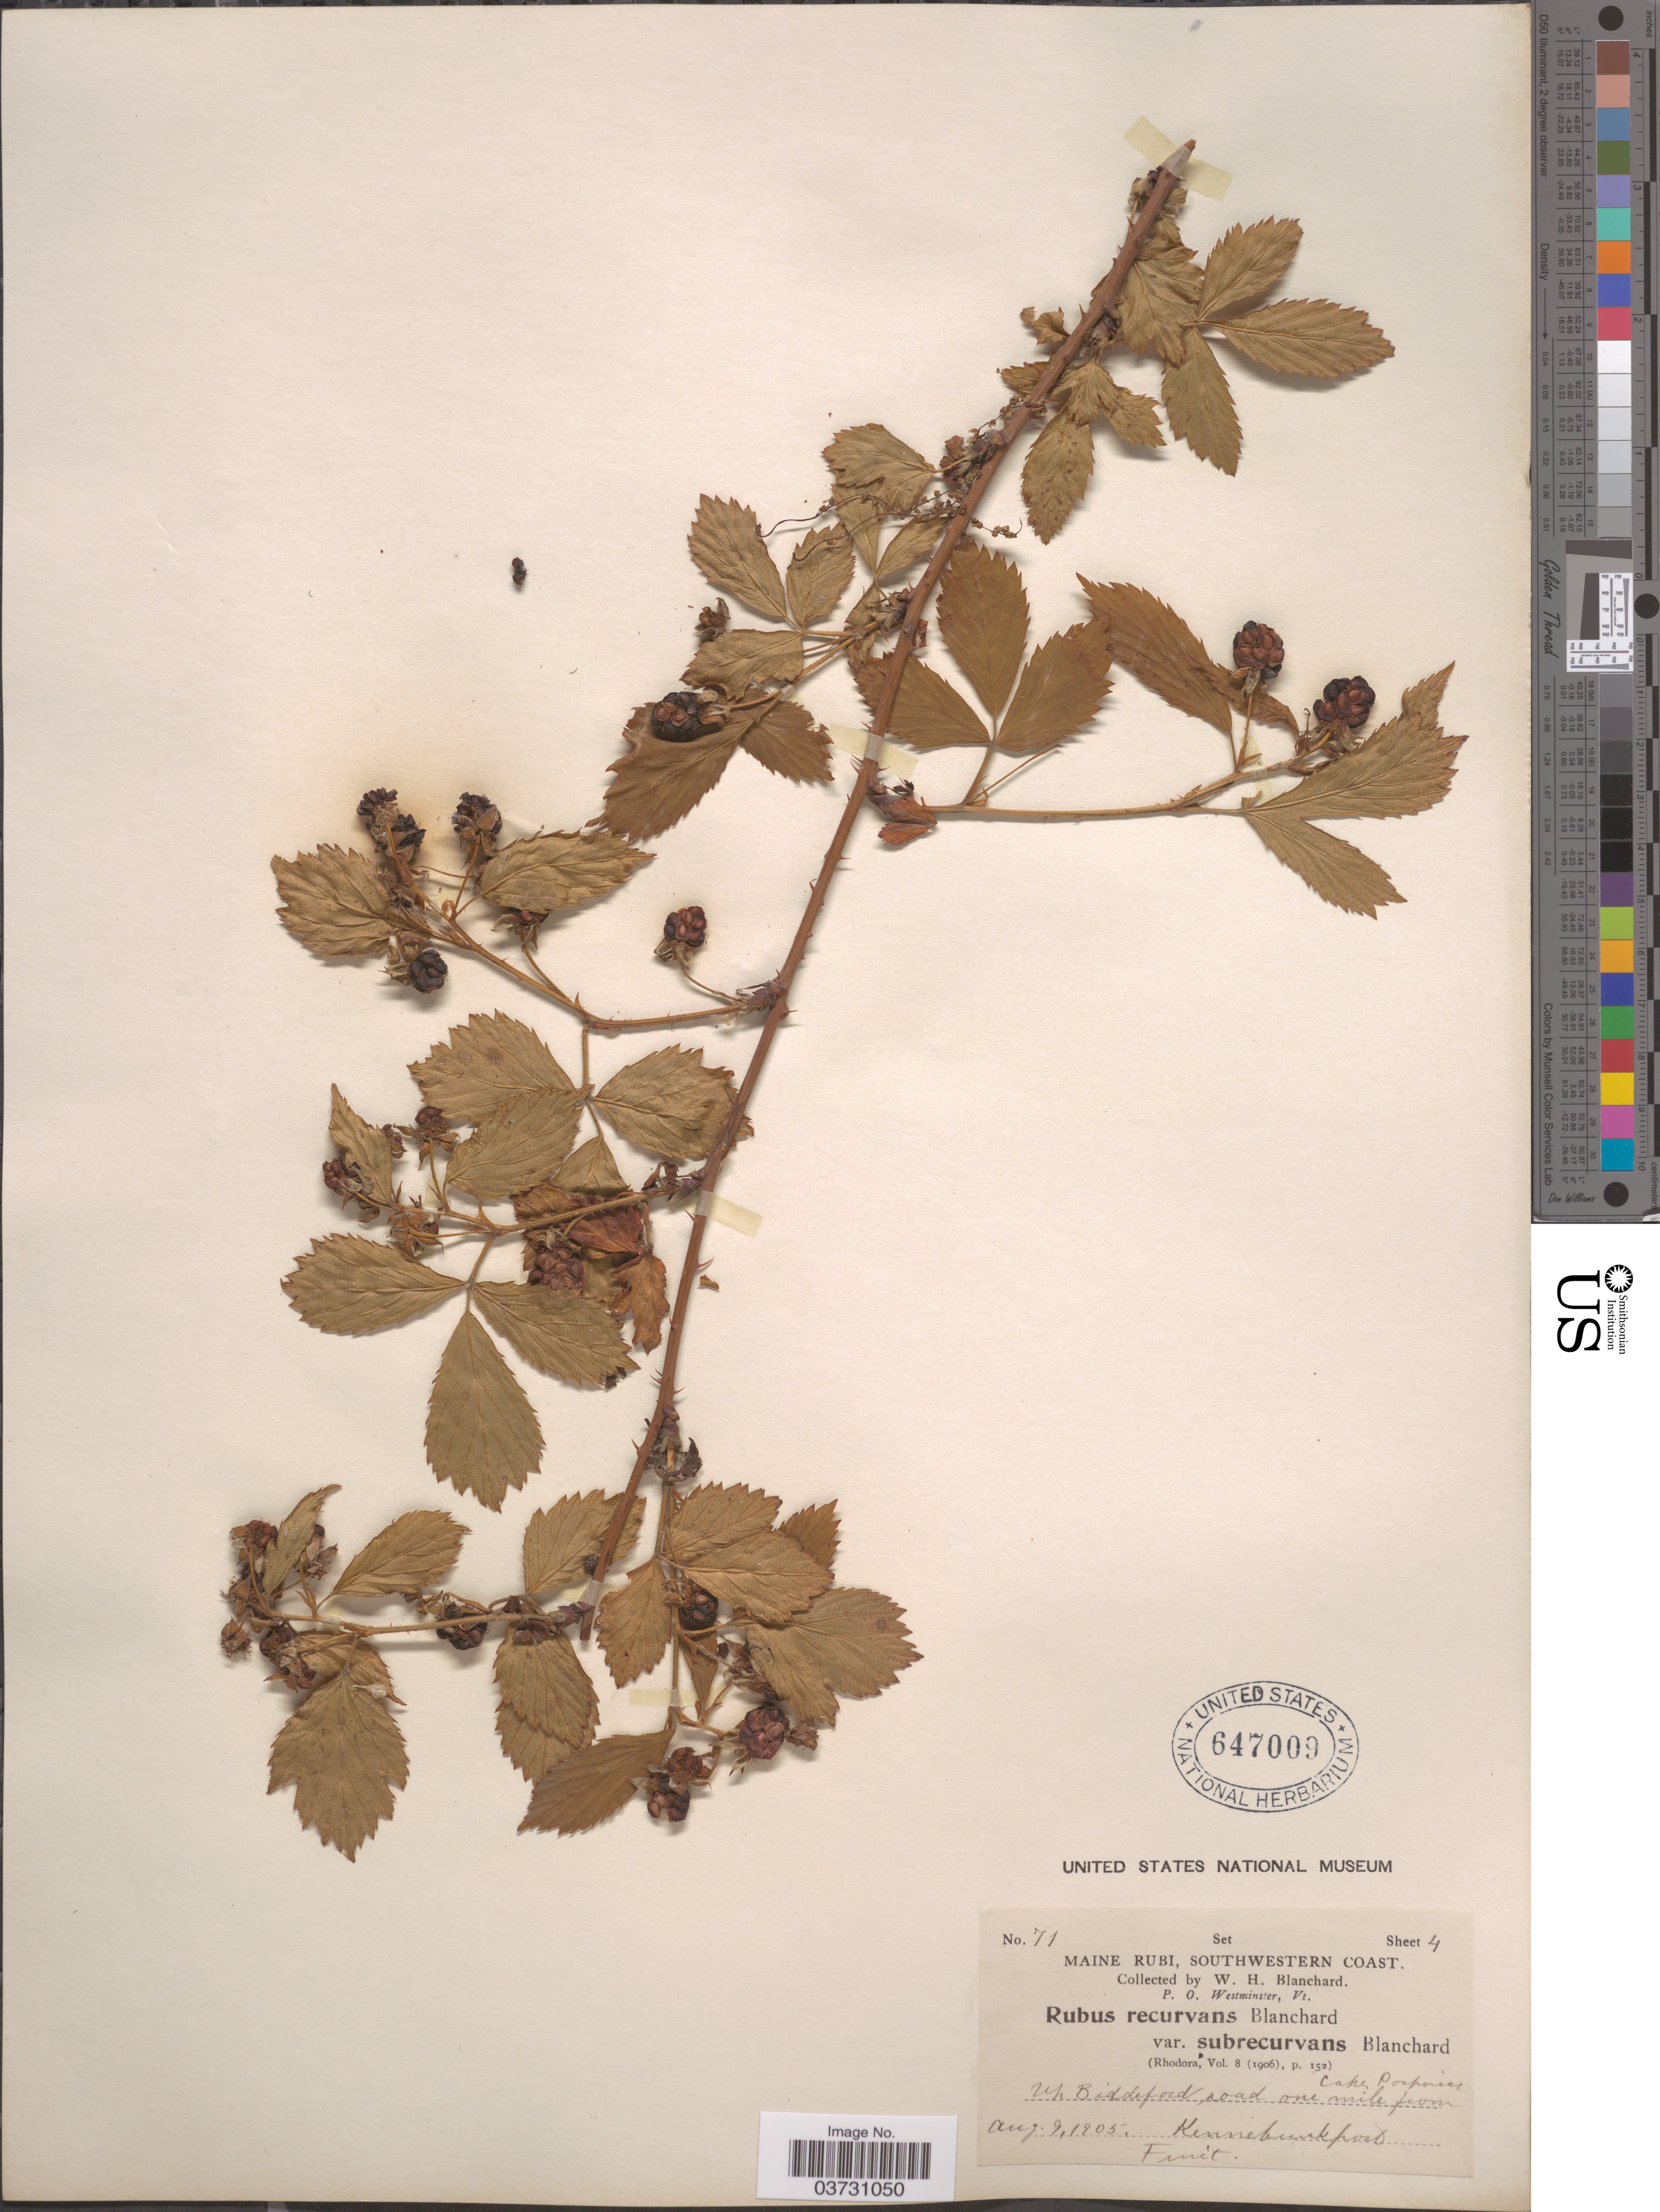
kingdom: Plantae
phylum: Tracheophyta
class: Magnoliopsida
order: Rosales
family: Rosaceae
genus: Rubus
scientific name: Rubus recurvans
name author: Blanch.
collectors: W. H. Blanchard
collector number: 71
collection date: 1905-08-09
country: United States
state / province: Maine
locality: Southwestern Coast. Up Biddeford road one mile from Cape Porpoise. Kennebunkport.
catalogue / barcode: US 647009